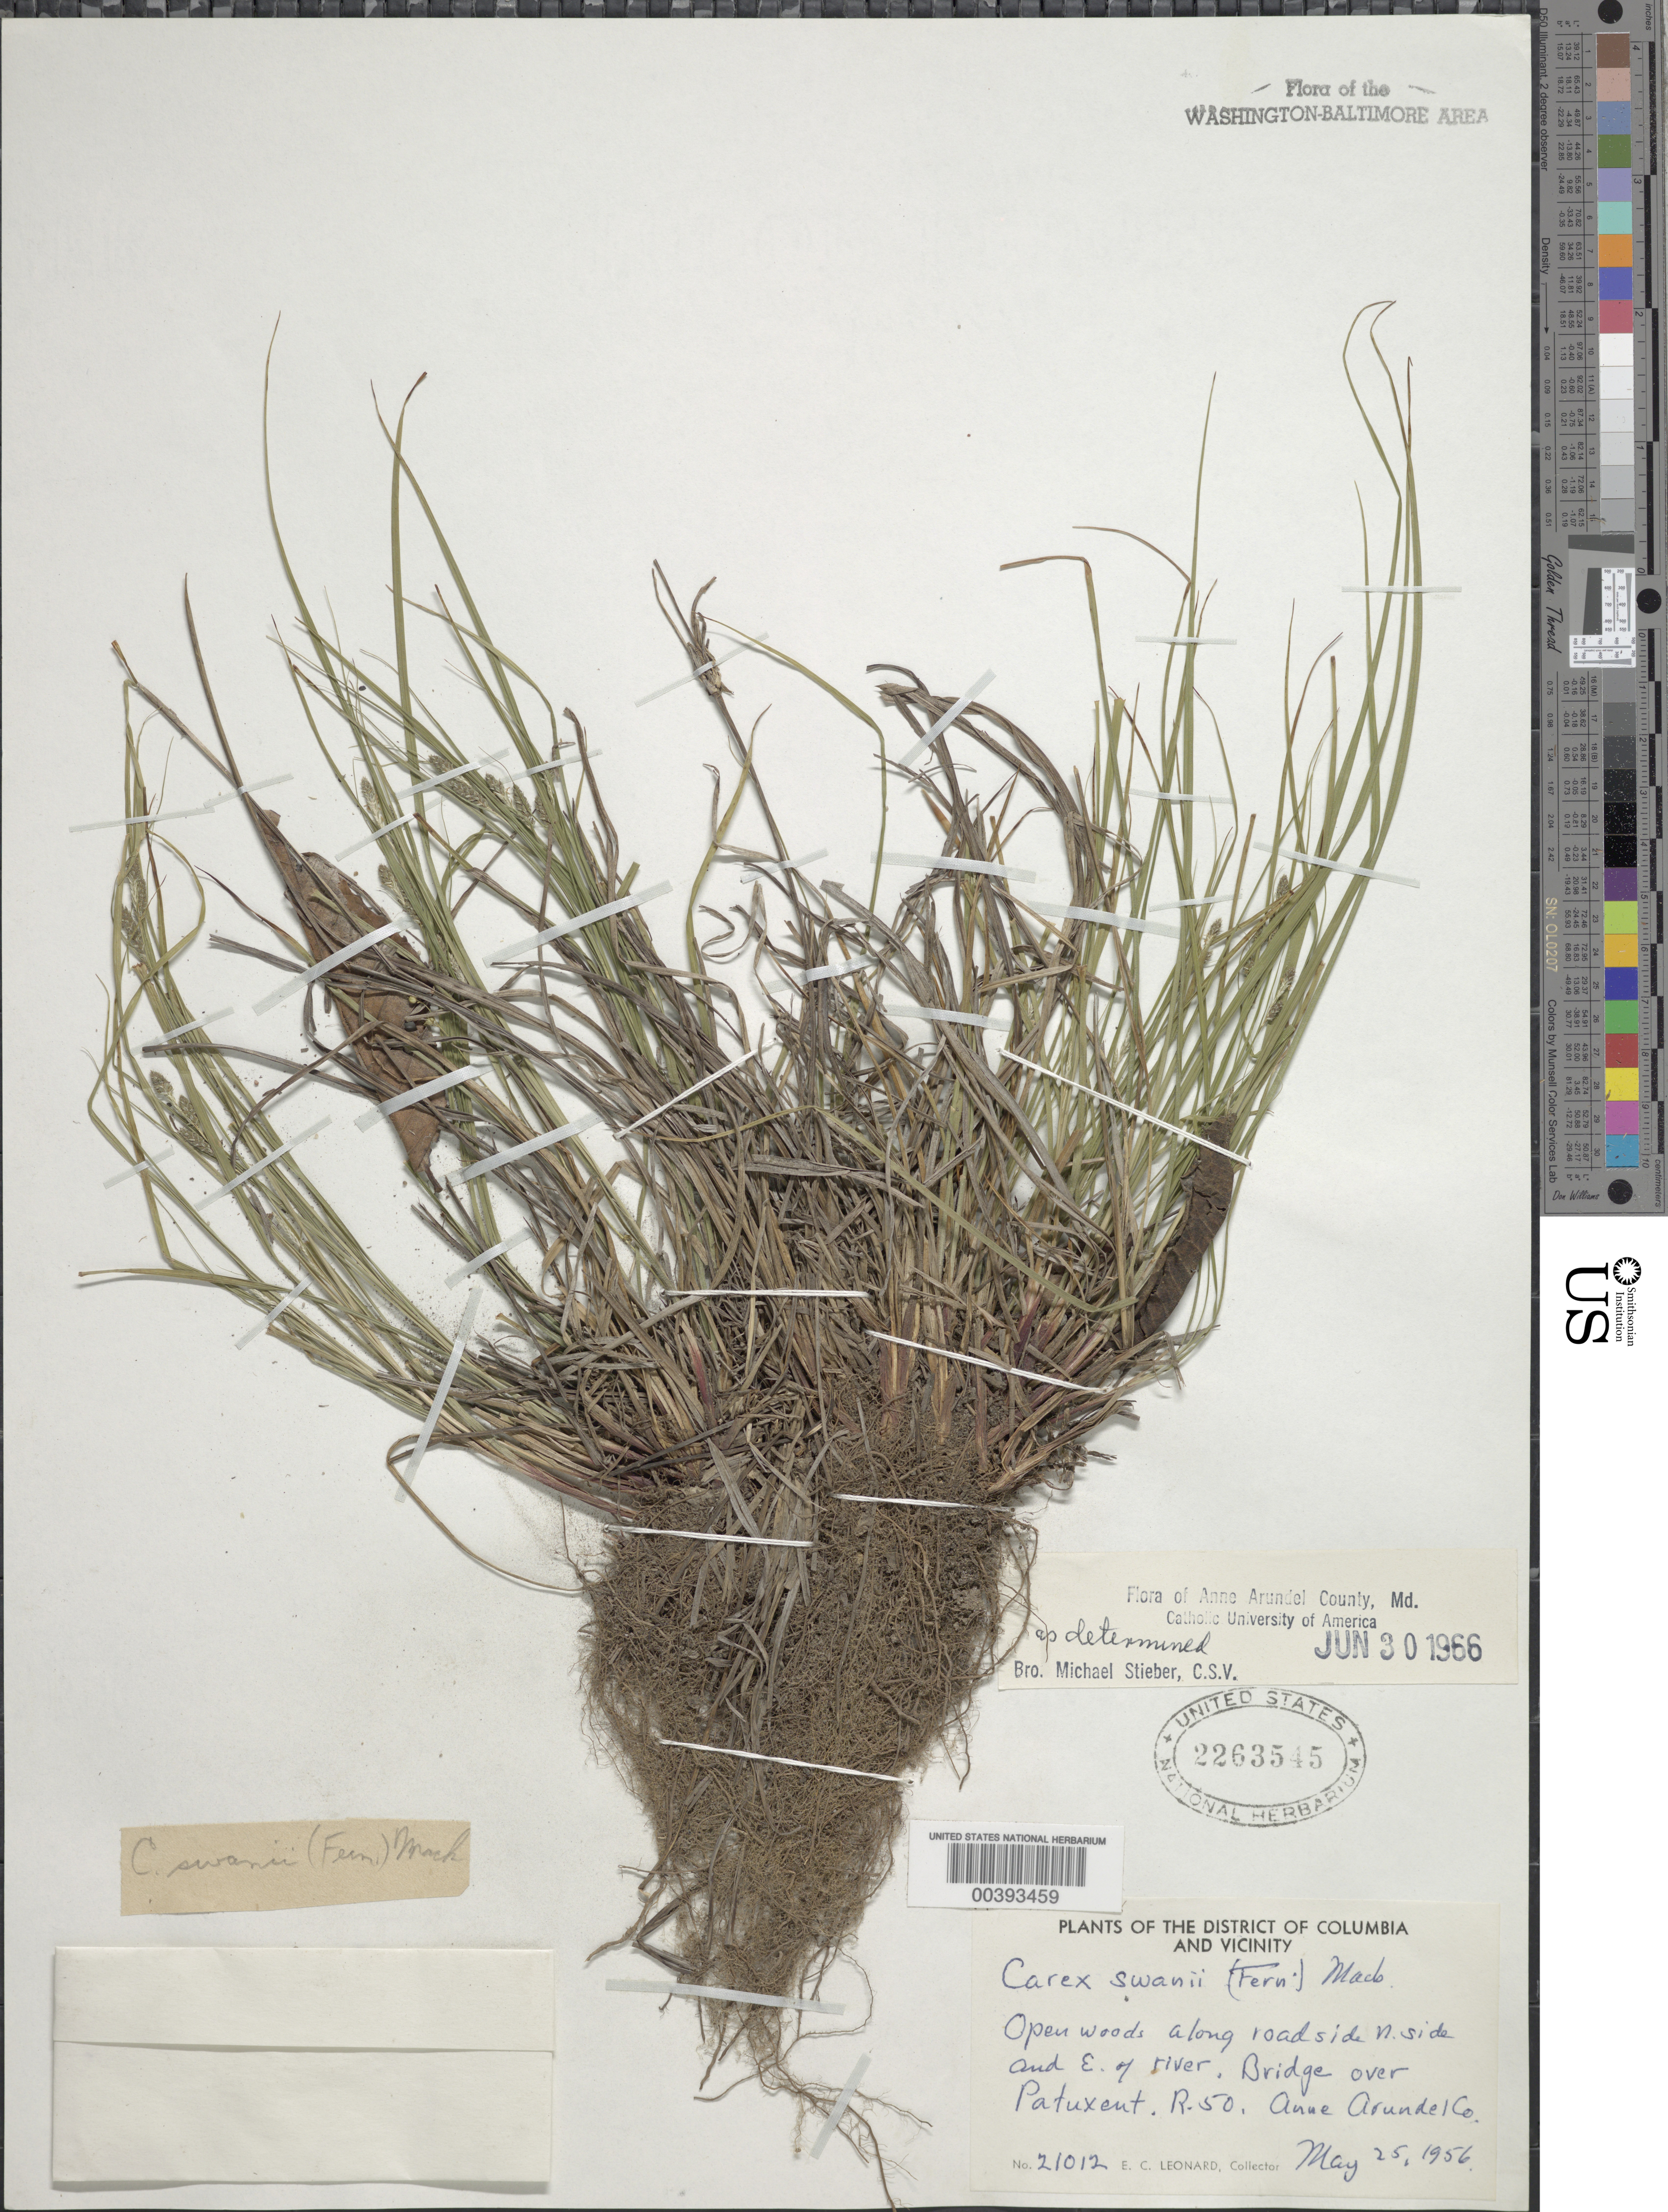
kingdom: Plantae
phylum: Tracheophyta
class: Liliopsida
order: Poales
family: Cyperaceae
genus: Carex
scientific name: Carex swanii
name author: (Fernald) Mack.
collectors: E. C. Leonard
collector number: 21012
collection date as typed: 25 May 1956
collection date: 1956-05-25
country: United States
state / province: Maryland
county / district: Anne Arundel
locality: Route 50, Patuxent River Bridge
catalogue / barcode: US 2263545